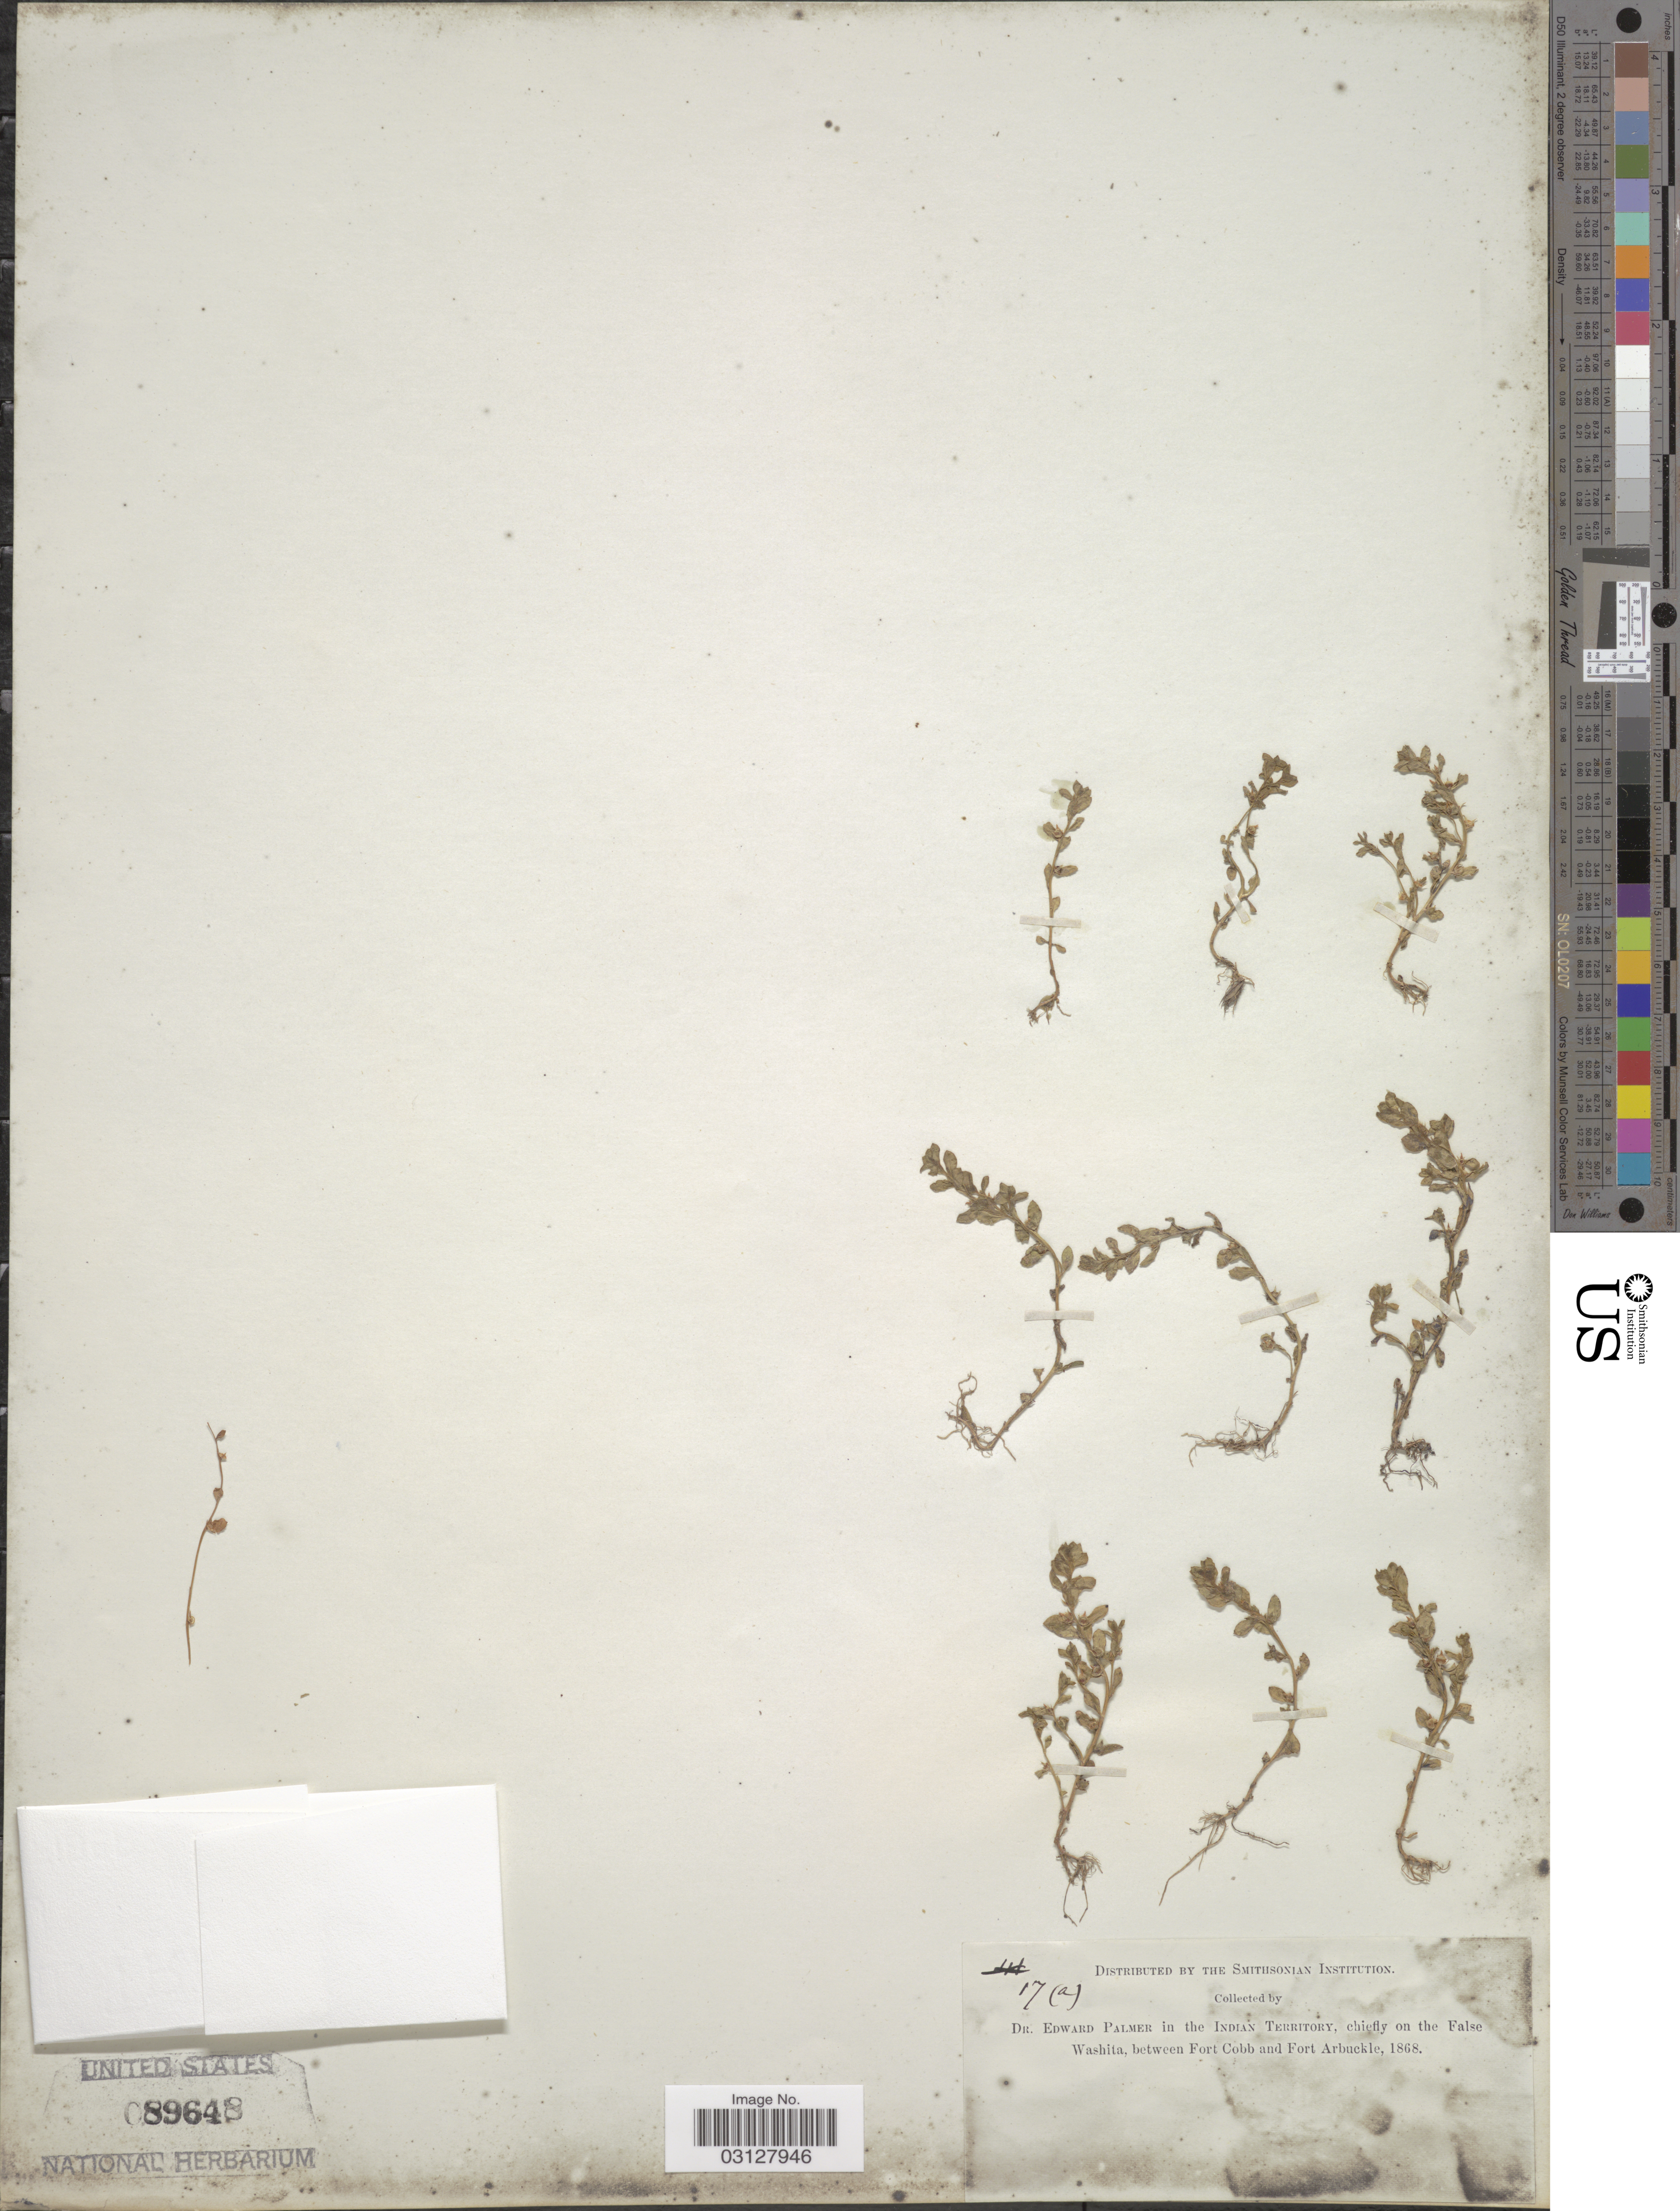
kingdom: Plantae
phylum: Tracheophyta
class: Magnoliopsida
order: Ericales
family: Primulaceae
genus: Centunculus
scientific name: Centunculus minimus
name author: L.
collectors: E. Palmer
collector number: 17(a)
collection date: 1868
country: United States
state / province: Oklahoma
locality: In the Indian Territory, chiefly on the False Washita, between Fort Cobb and Fort Arbuckle.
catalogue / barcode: US 89648